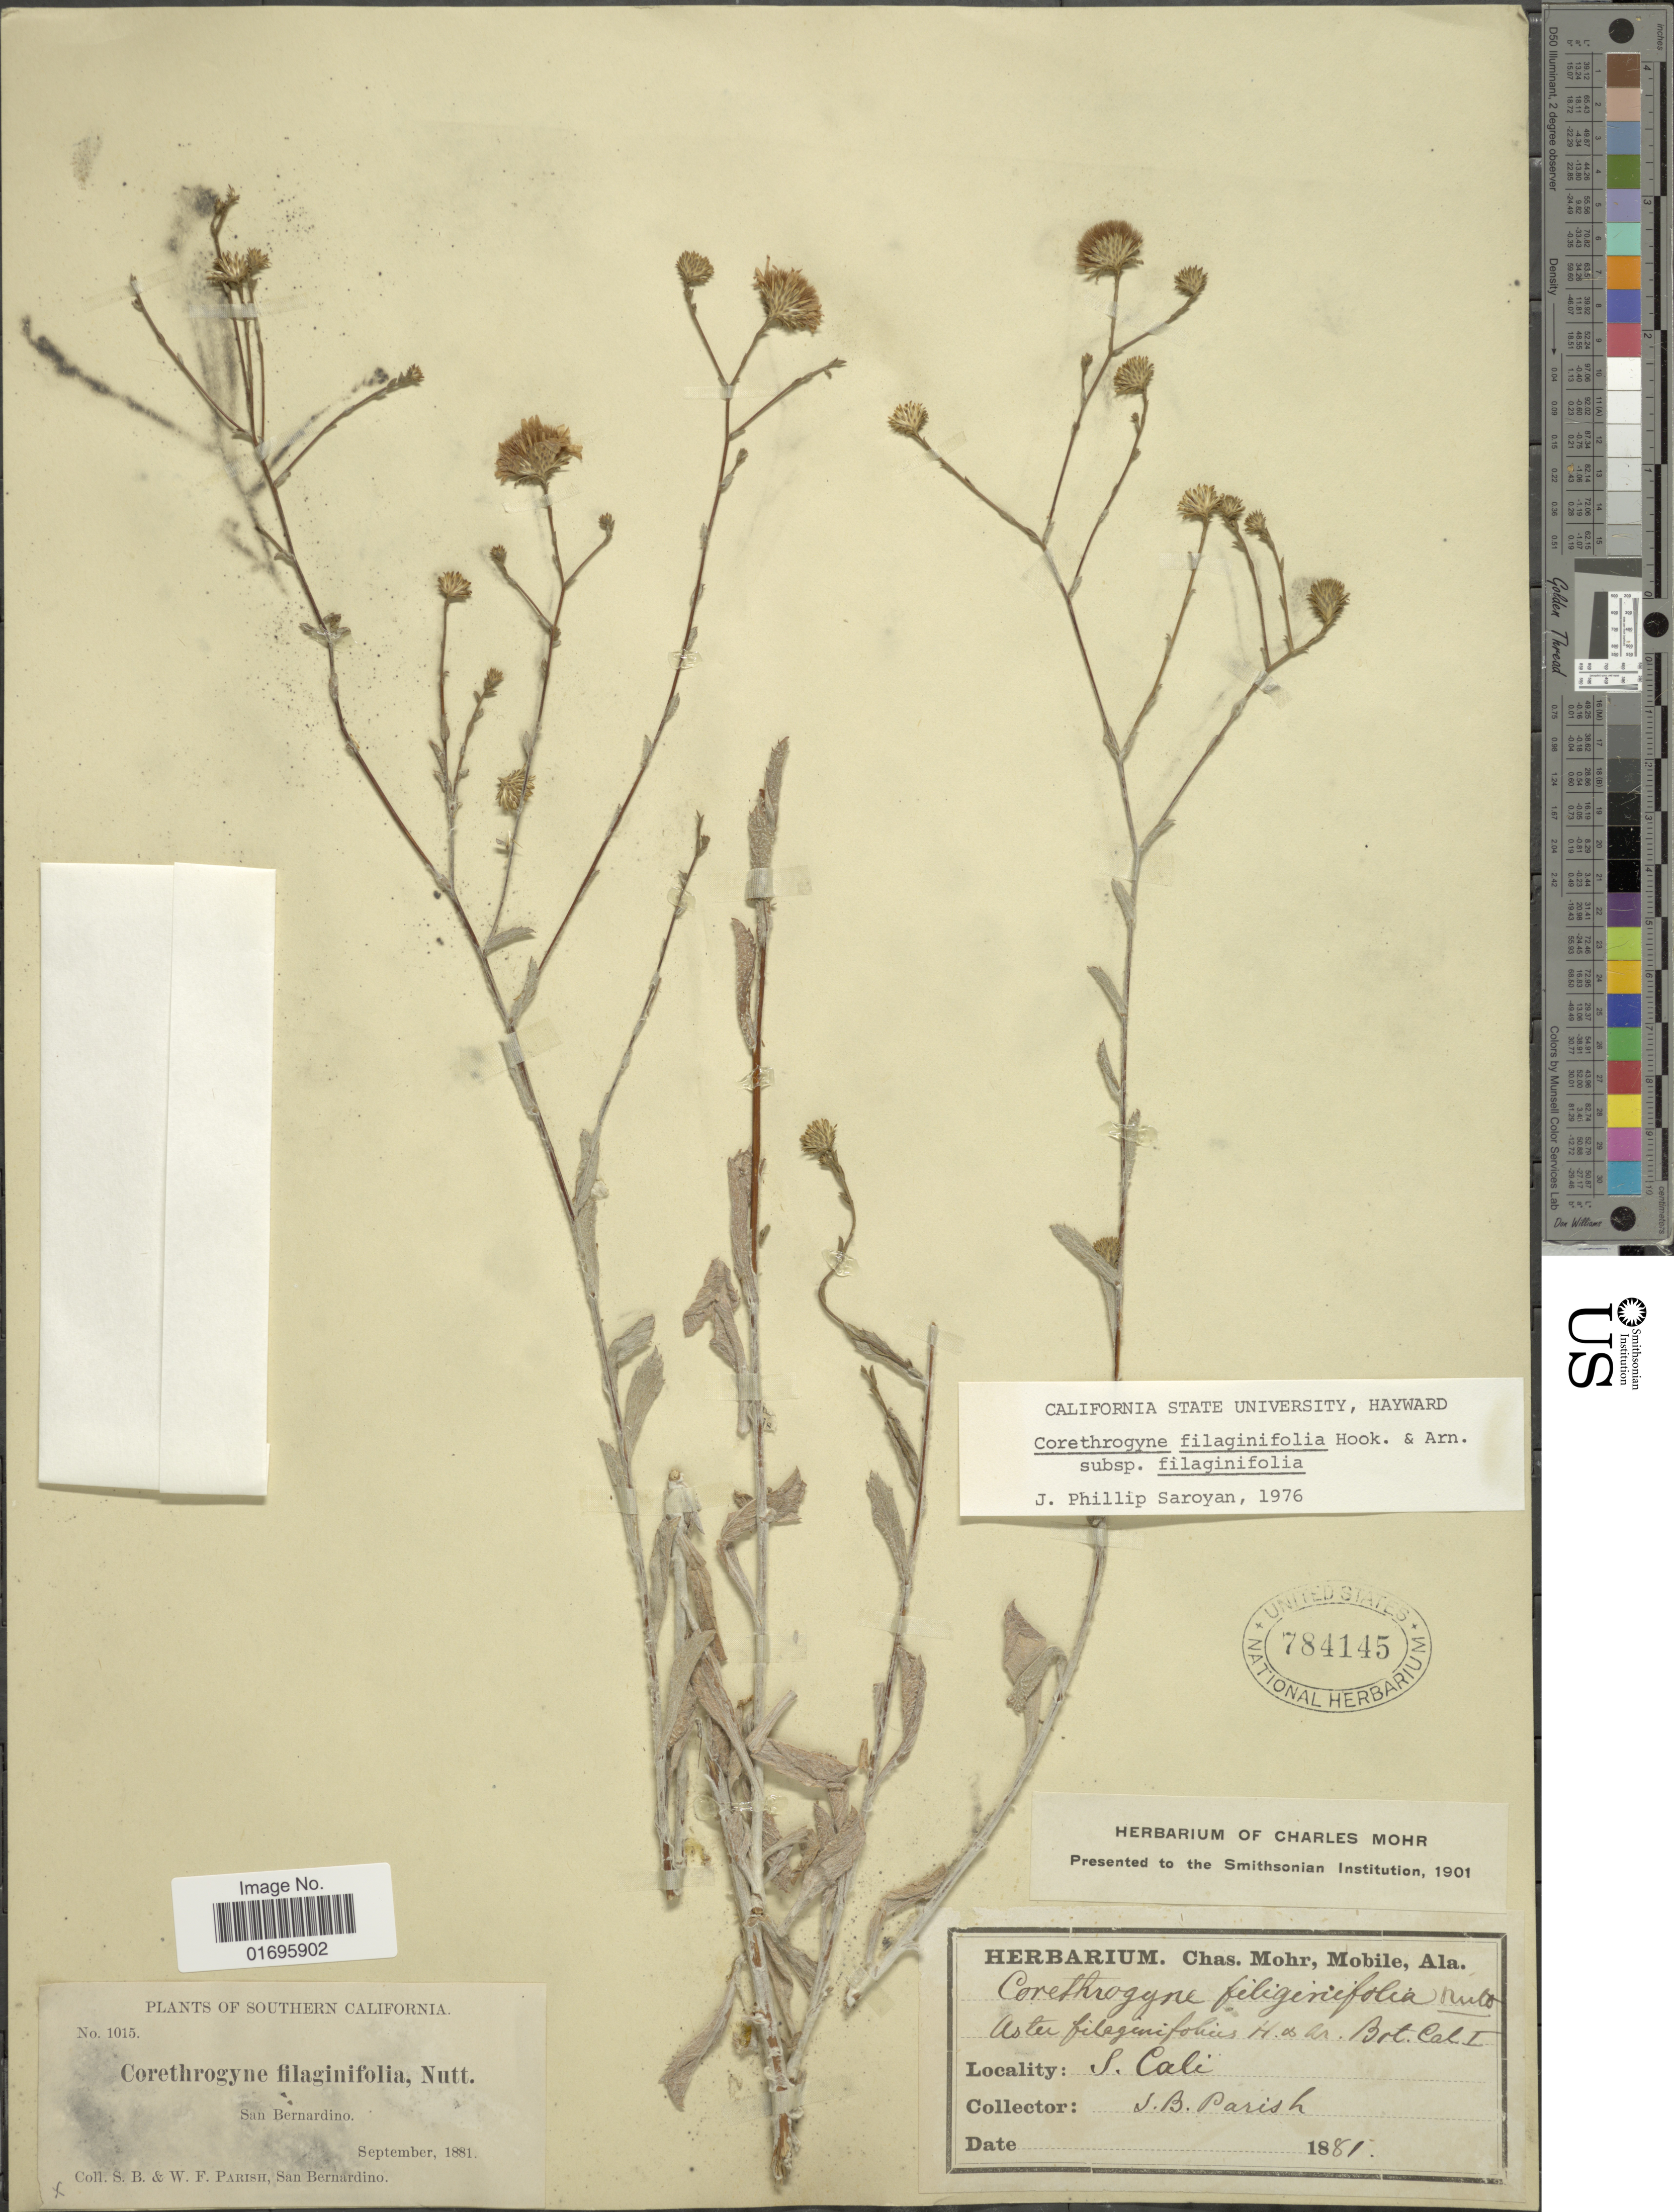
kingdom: Plantae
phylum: Tracheophyta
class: Magnoliopsida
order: Asterales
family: Asteraceae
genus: Corethrogyne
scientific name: Corethrogyne filaginifolia var. filaginifolia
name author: (Hook.) Nutt.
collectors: S. B. Parish & W. F. Parish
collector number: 1015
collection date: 1881-09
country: United States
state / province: California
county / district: San Bernardino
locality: Southern California. San Bernardino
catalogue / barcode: US 784145